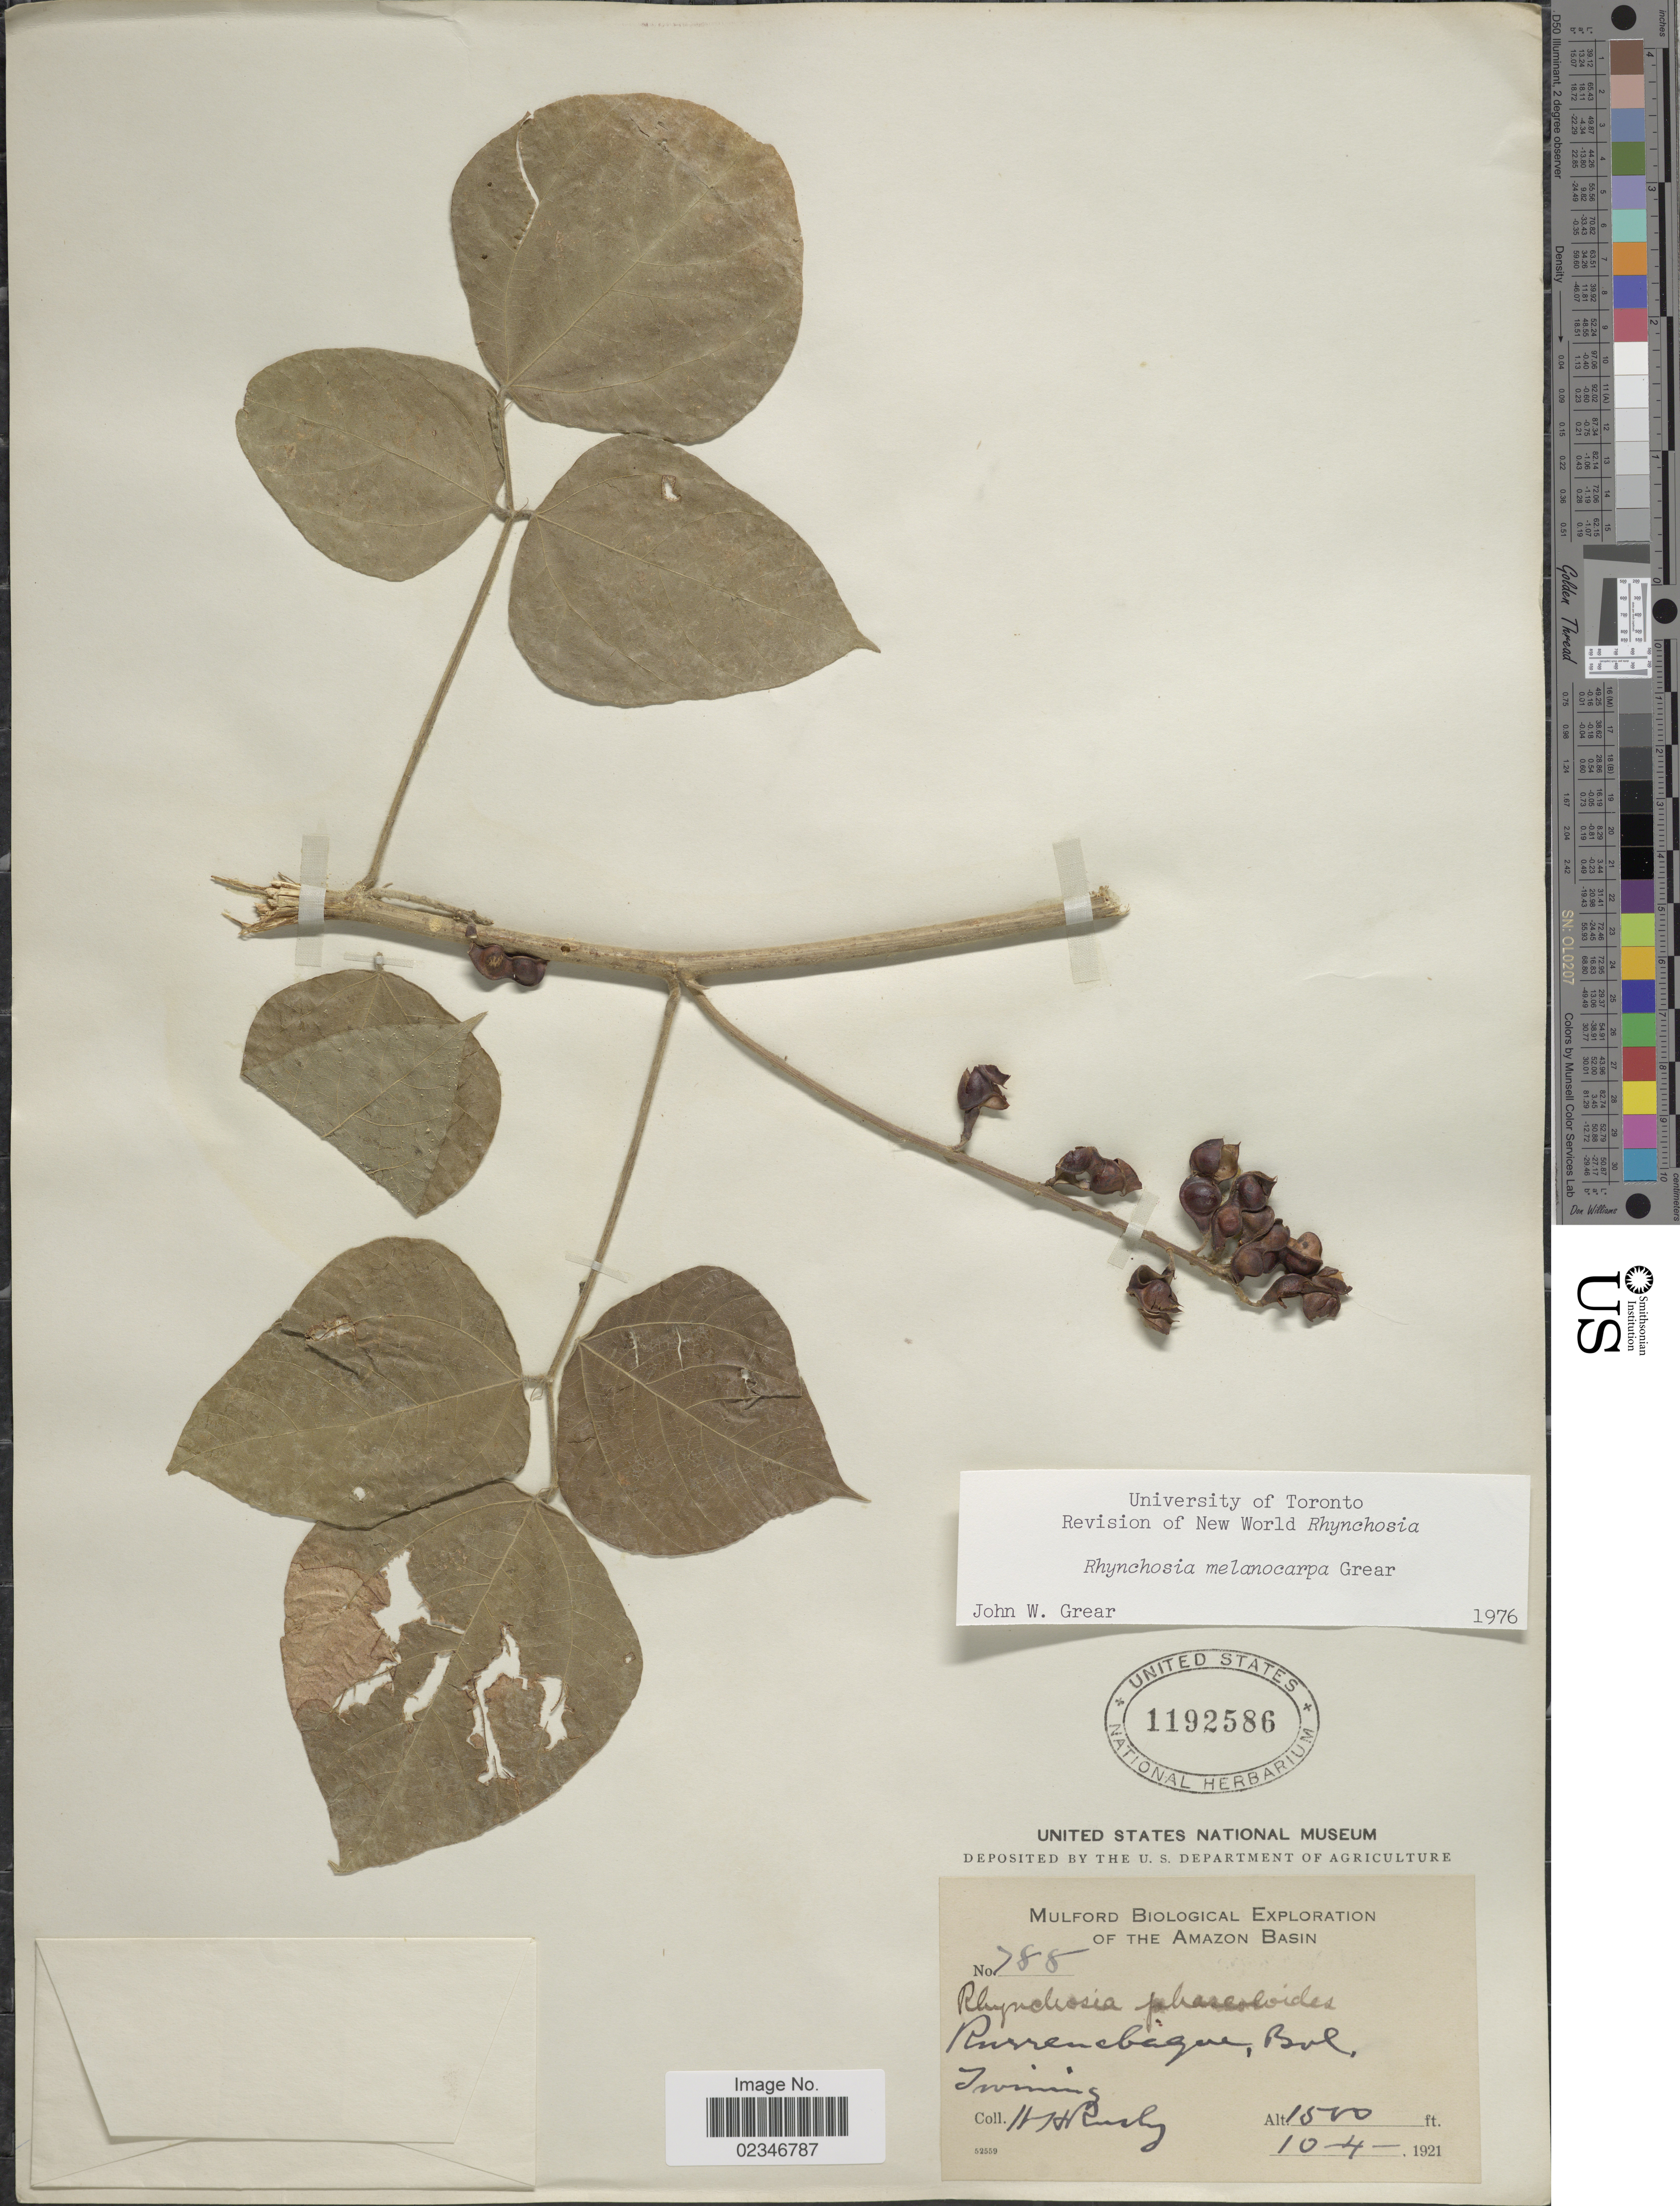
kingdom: Plantae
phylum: Tracheophyta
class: Magnoliopsida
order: Fabales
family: Fabaceae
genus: Rhynchosia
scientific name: Rhynchosia melanocarpa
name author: Grear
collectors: H. H. Rusby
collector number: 788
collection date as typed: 10-4-1921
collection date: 1921-10-04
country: Bolivia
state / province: Beni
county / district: José Ballivián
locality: Rurrenabaque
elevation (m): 457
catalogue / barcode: US 1192586